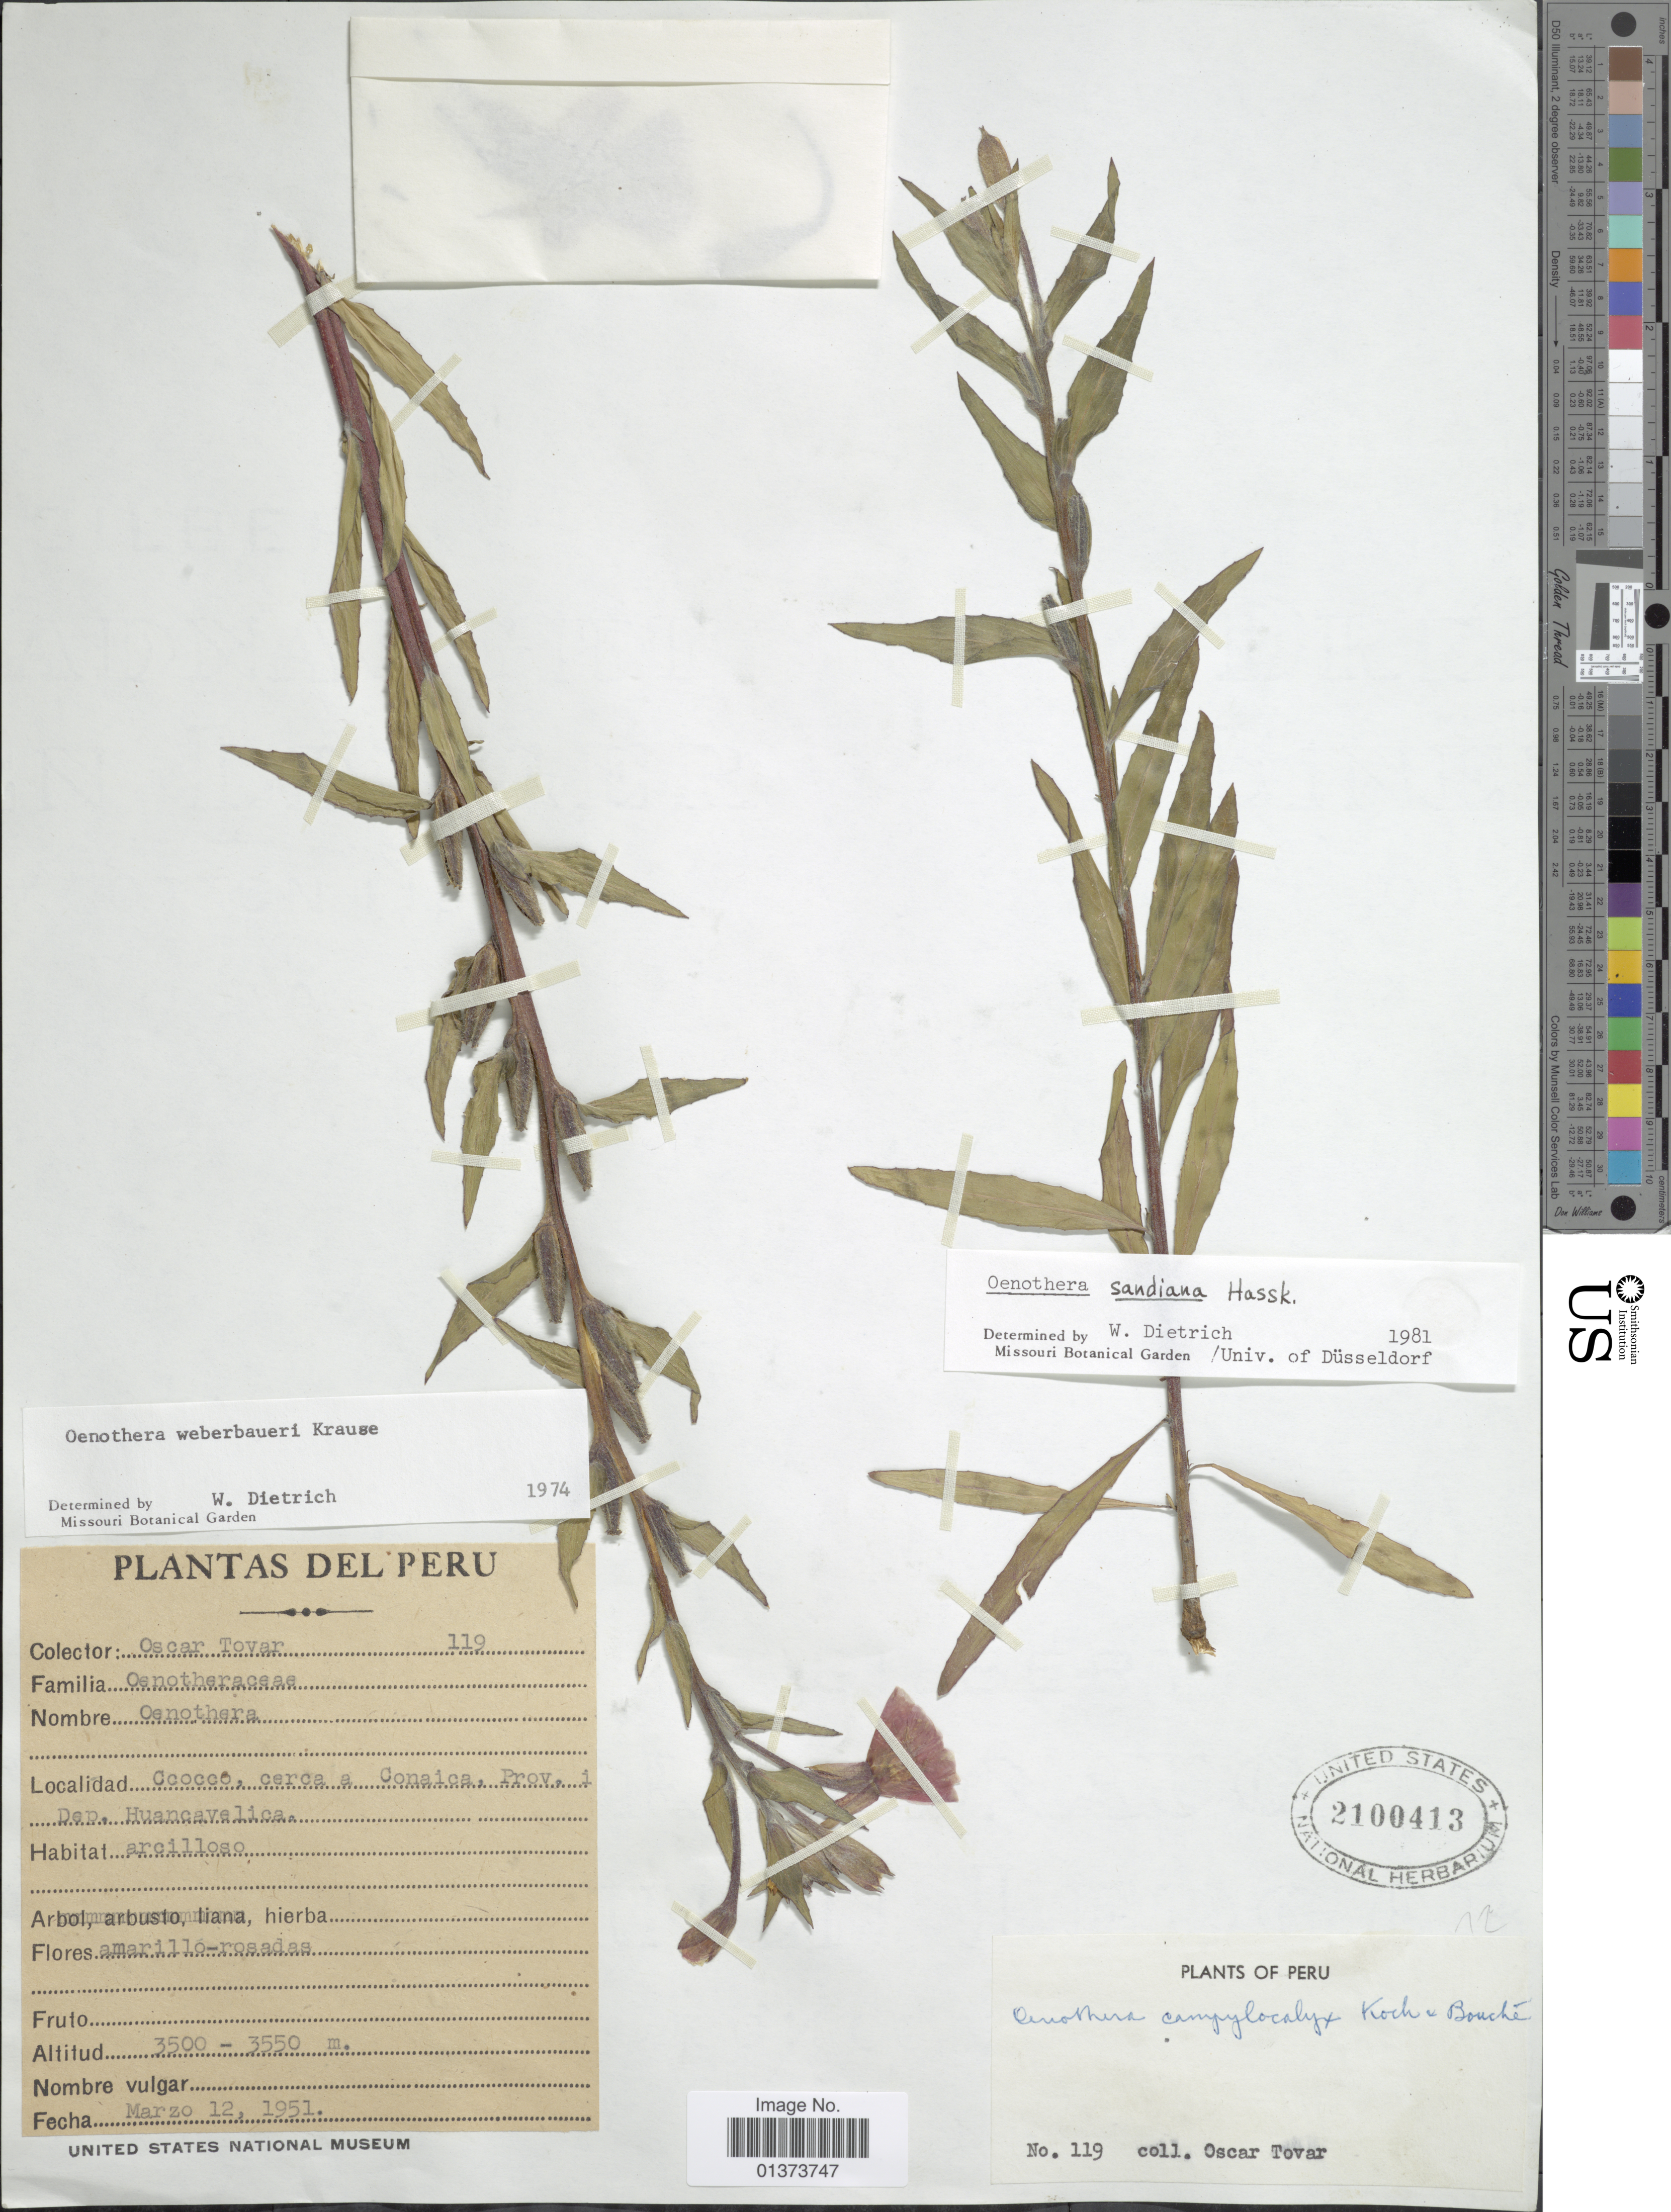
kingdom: Plantae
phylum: Tracheophyta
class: Magnoliopsida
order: Myrtales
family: Onagraceae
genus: Oenothera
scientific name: Oenothera sandiana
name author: Hassk.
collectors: O. Tovar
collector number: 119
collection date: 1951-03-12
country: Peru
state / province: Huancavelica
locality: Ccocco, cerca a Conaica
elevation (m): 3500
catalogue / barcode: US 2100413